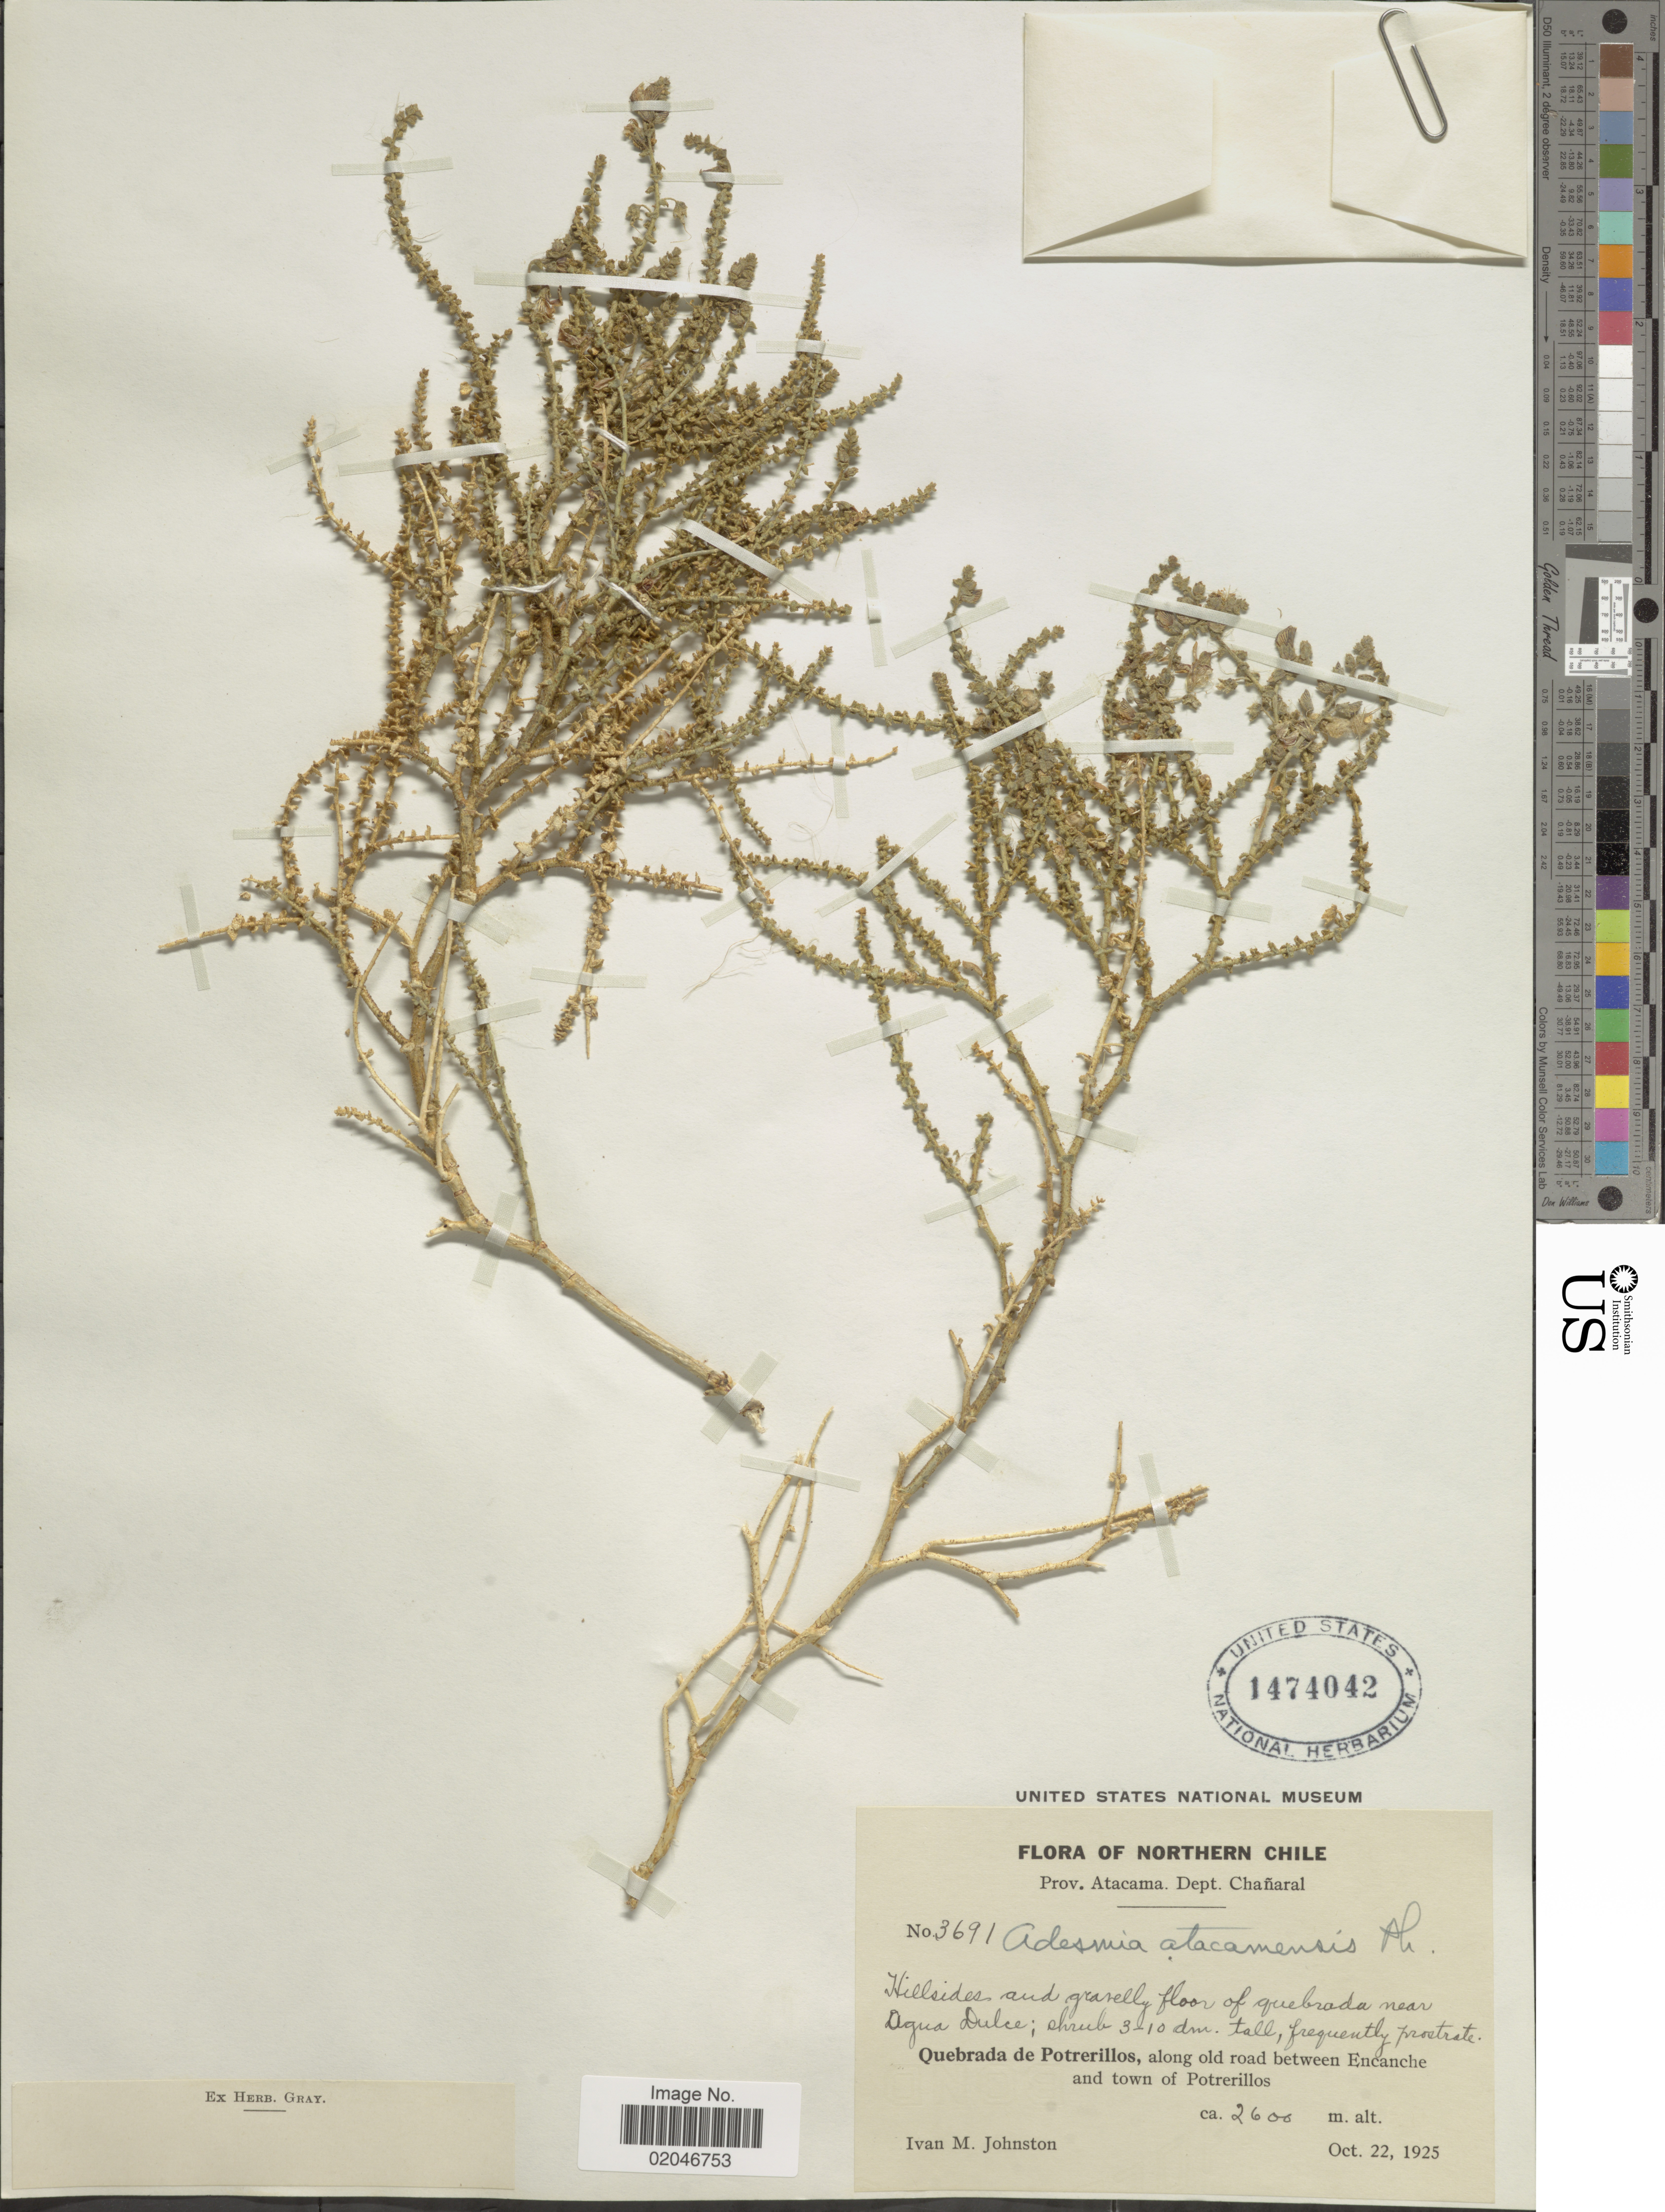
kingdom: Plantae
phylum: Tracheophyta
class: Magnoliopsida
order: Fabales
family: Fabaceae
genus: Adesmia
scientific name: Adesmia atacamensis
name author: Phil.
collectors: I.M. Johnston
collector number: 3691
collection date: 1925-10-22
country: Chile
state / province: Atacama (III)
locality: Northern Chile, Quebrada de Potrerillos, along old road between Encanche and town of Potrerillos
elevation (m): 2600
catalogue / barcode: US 1474042